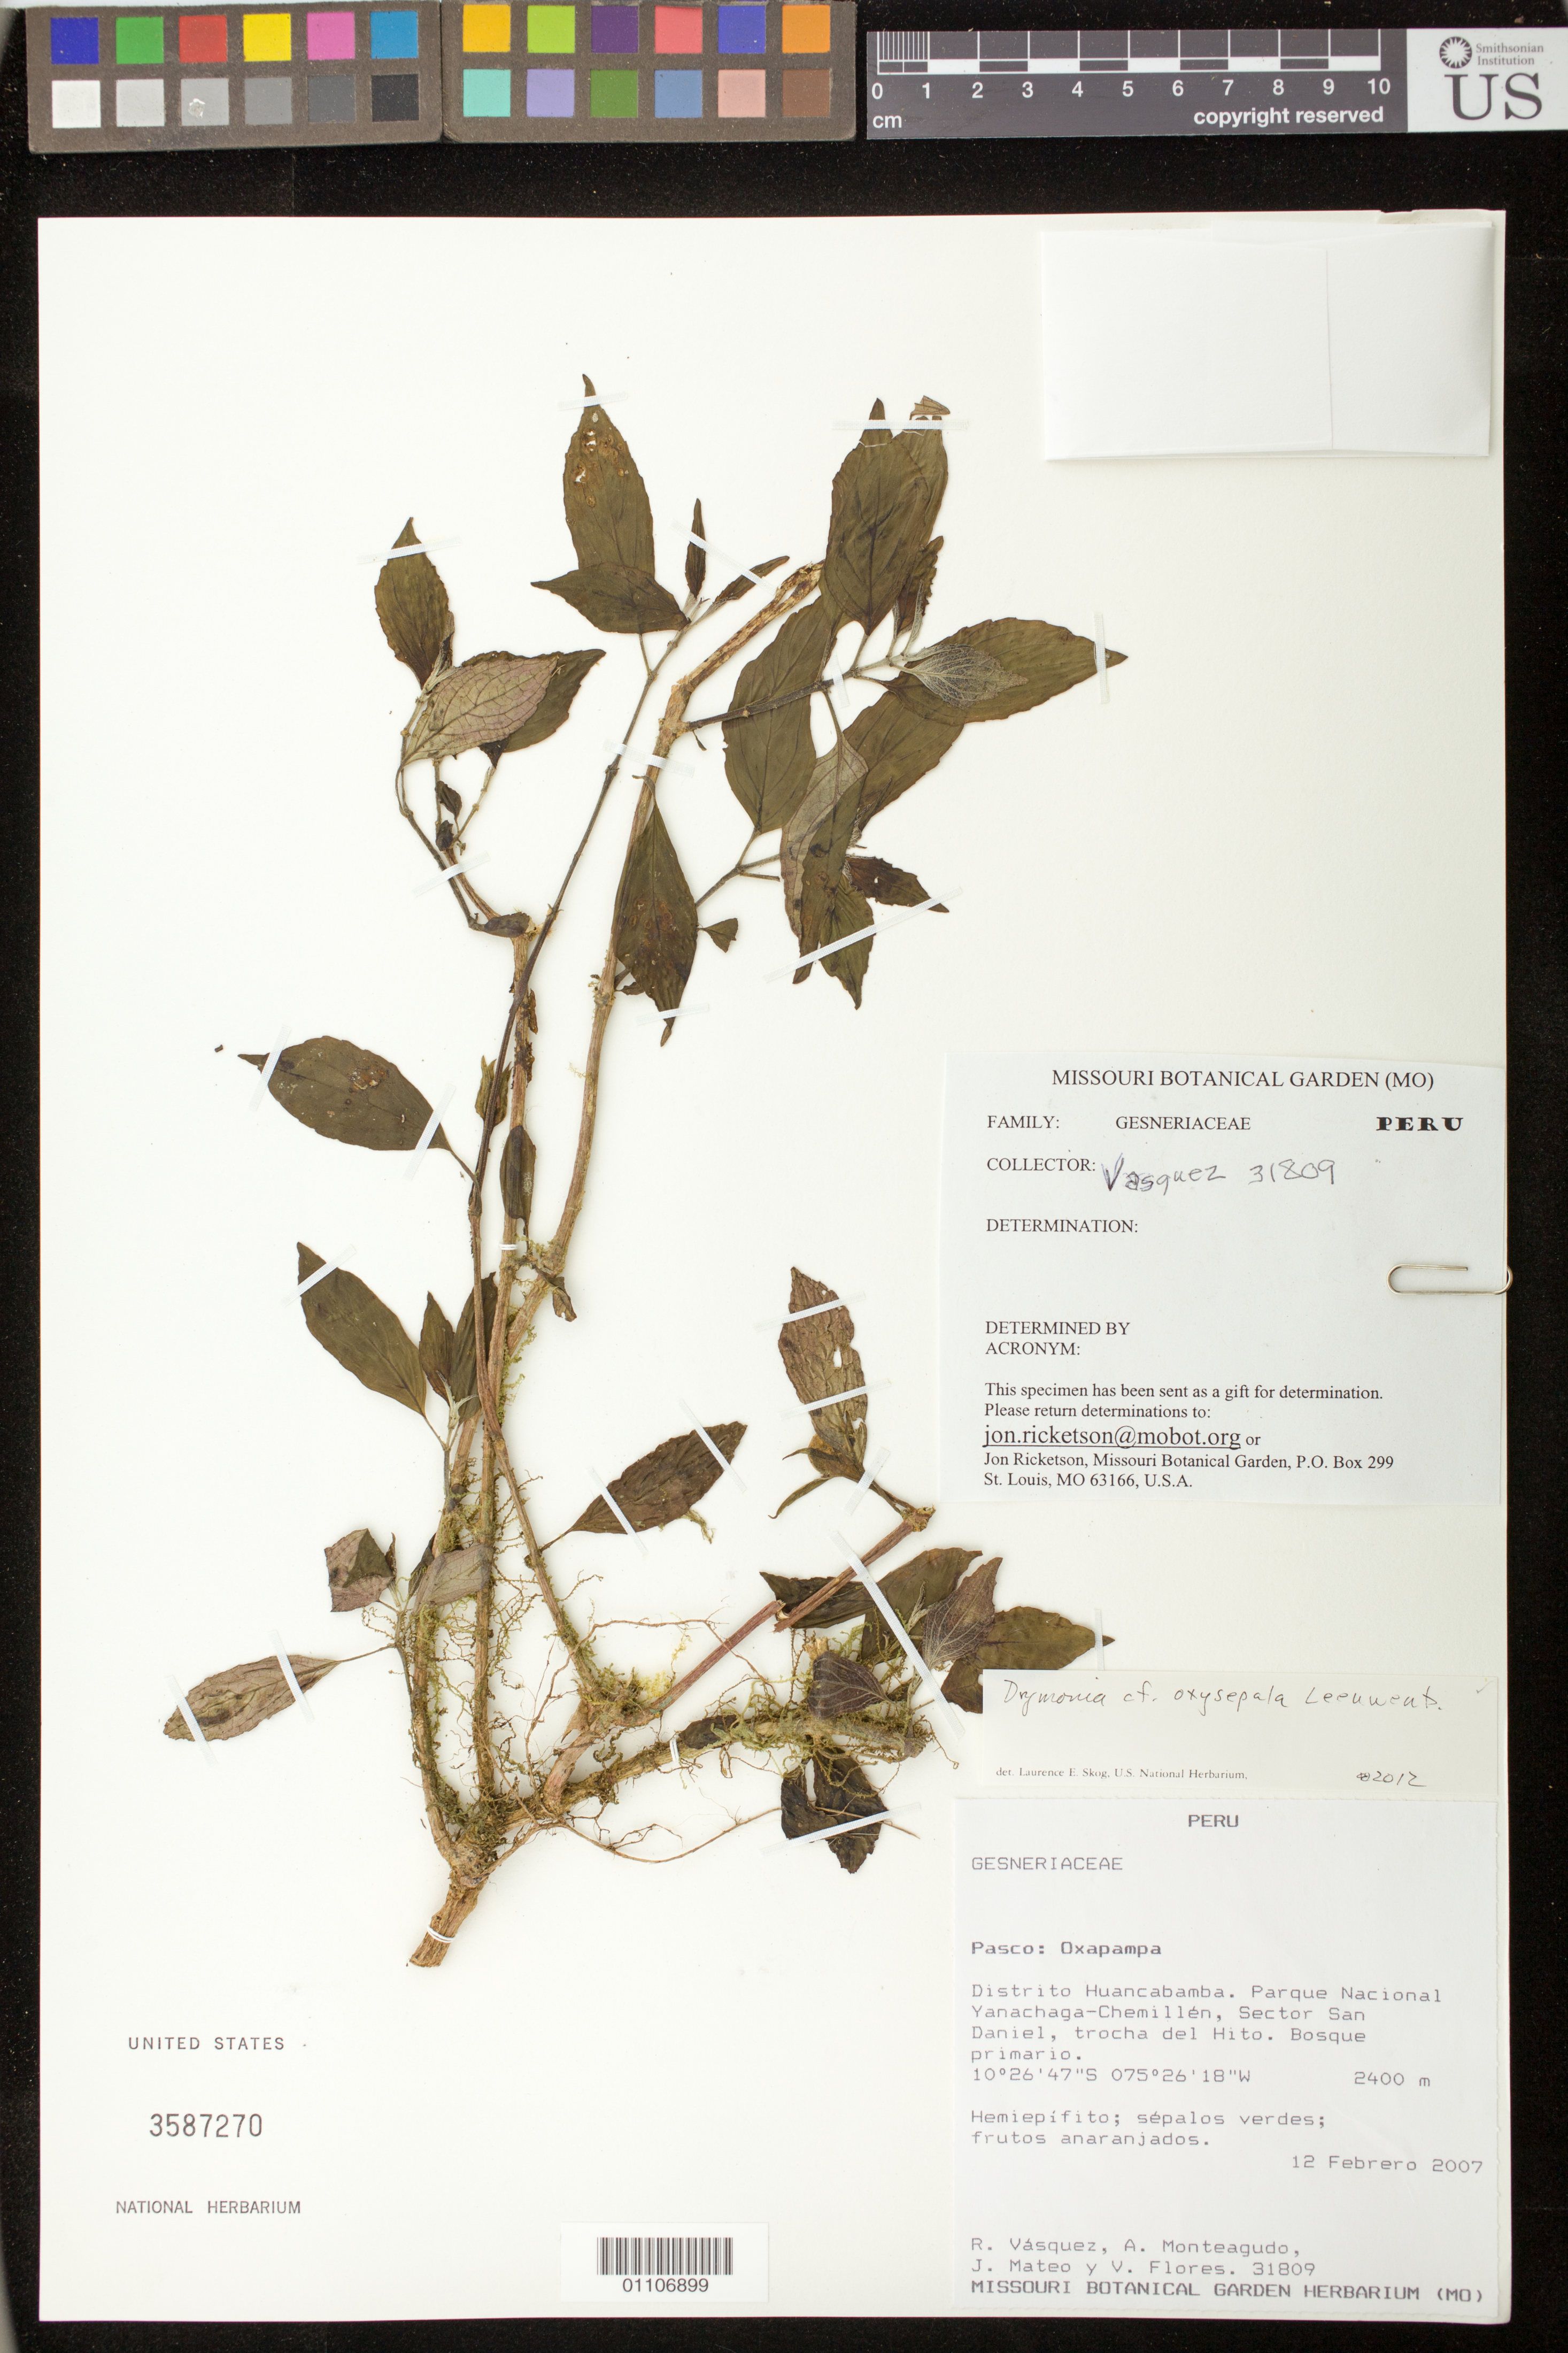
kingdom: Plantae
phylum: Tracheophyta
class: Magnoliopsida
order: Lamiales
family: Gesneriaceae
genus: Drymonia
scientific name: Drymonia vasquezii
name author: R. Rojas & Pinche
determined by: Skog, Laurence E.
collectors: R. Vásquez M., A. Monteagudo, J. Mateo & V. Flores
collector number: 31809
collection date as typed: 12 Feb 2007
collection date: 2007-02-12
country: Peru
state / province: Pasco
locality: Oxapampa: Distrito Huancabamba. Parque Nacional Yanachaga-Chemillen, Sector San Daniel, trocha del Hito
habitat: Bosque primario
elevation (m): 2400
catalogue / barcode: US 3587270